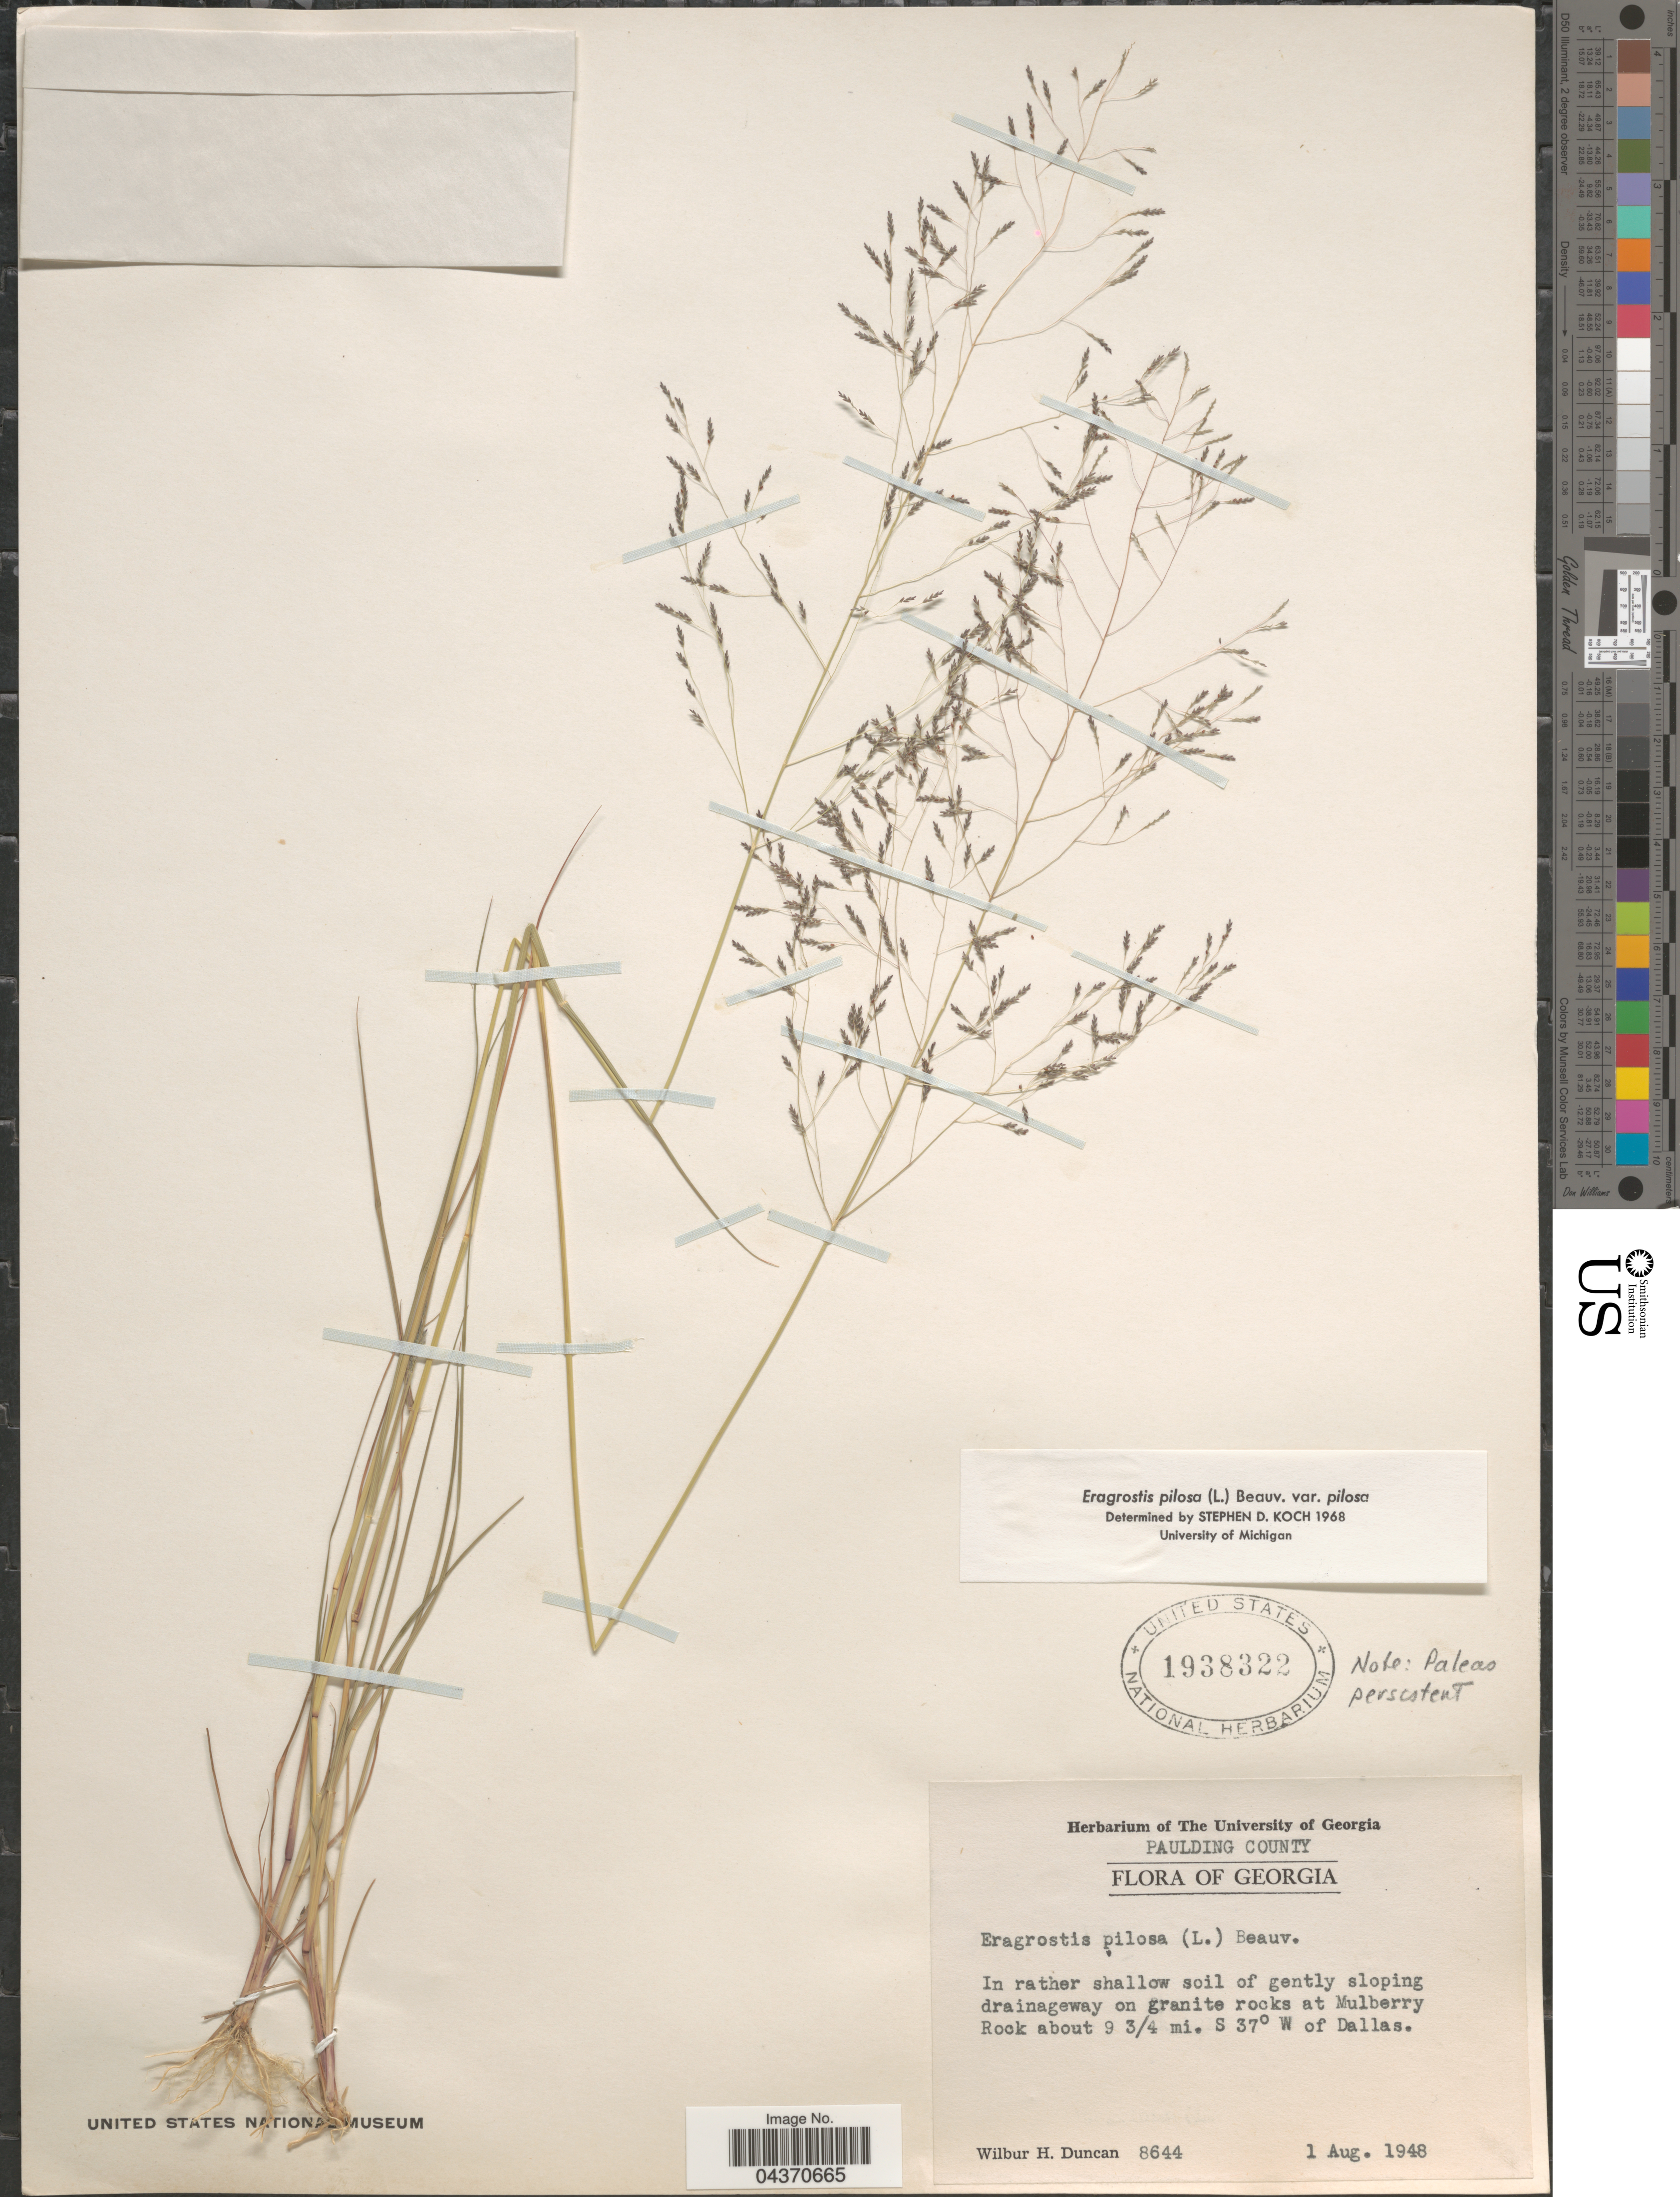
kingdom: Plantae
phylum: Tracheophyta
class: Liliopsida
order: Poales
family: Poaceae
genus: Eragrostis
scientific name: Eragrostis pilosa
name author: (L.) P. Beauv.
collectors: W. H. Duncan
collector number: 8644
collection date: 1948-08-01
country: United States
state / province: Georgia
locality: Paulding County. In rather shallow soil of gently sloping drainageway on granite rocks at Mulberry Rock about 9 3/4 mi. S 37° W of Dallas.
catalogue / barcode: US 1938322